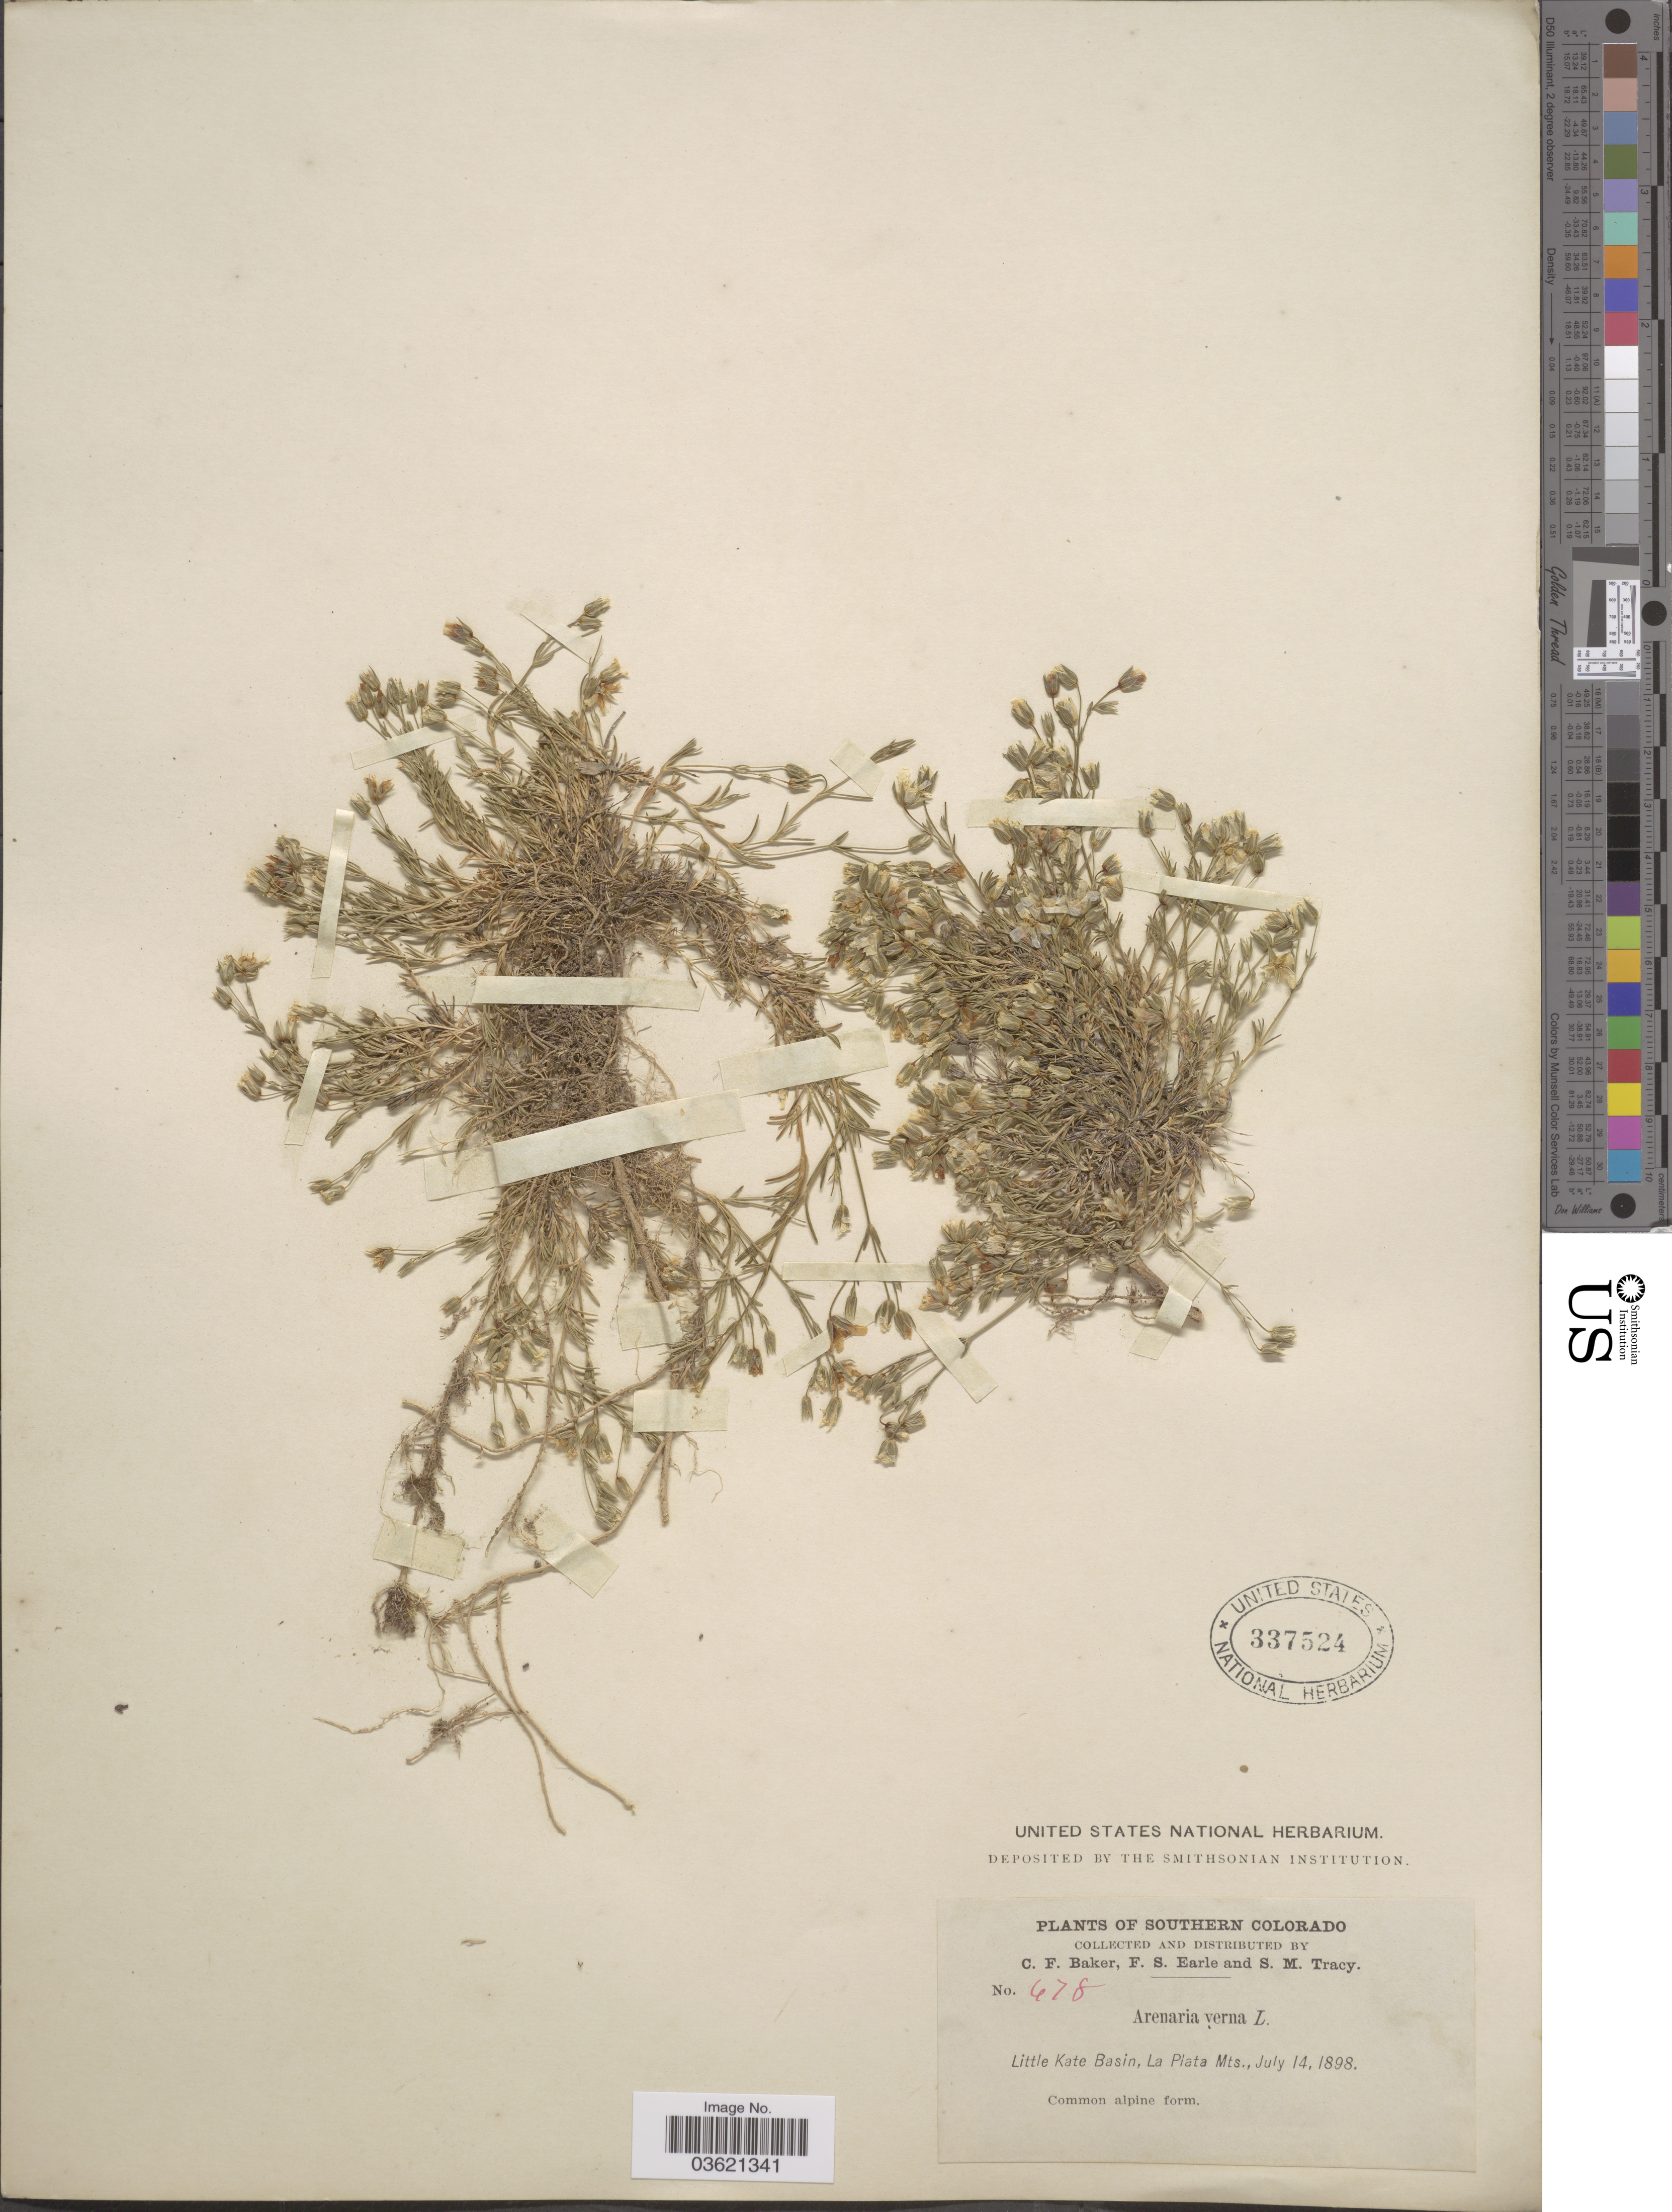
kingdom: Plantae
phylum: Tracheophyta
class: Magnoliopsida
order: Caryophyllales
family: Caryophyllaceae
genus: Arenaria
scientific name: Arenaria verna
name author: L.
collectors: C. F. Baker, F. S. Earle & S. M. Tracy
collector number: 678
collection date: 1898-07-14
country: United States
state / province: Colorado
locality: Southern Colorado. Little Kate Basin, La Plata Mts.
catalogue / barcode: US 337524